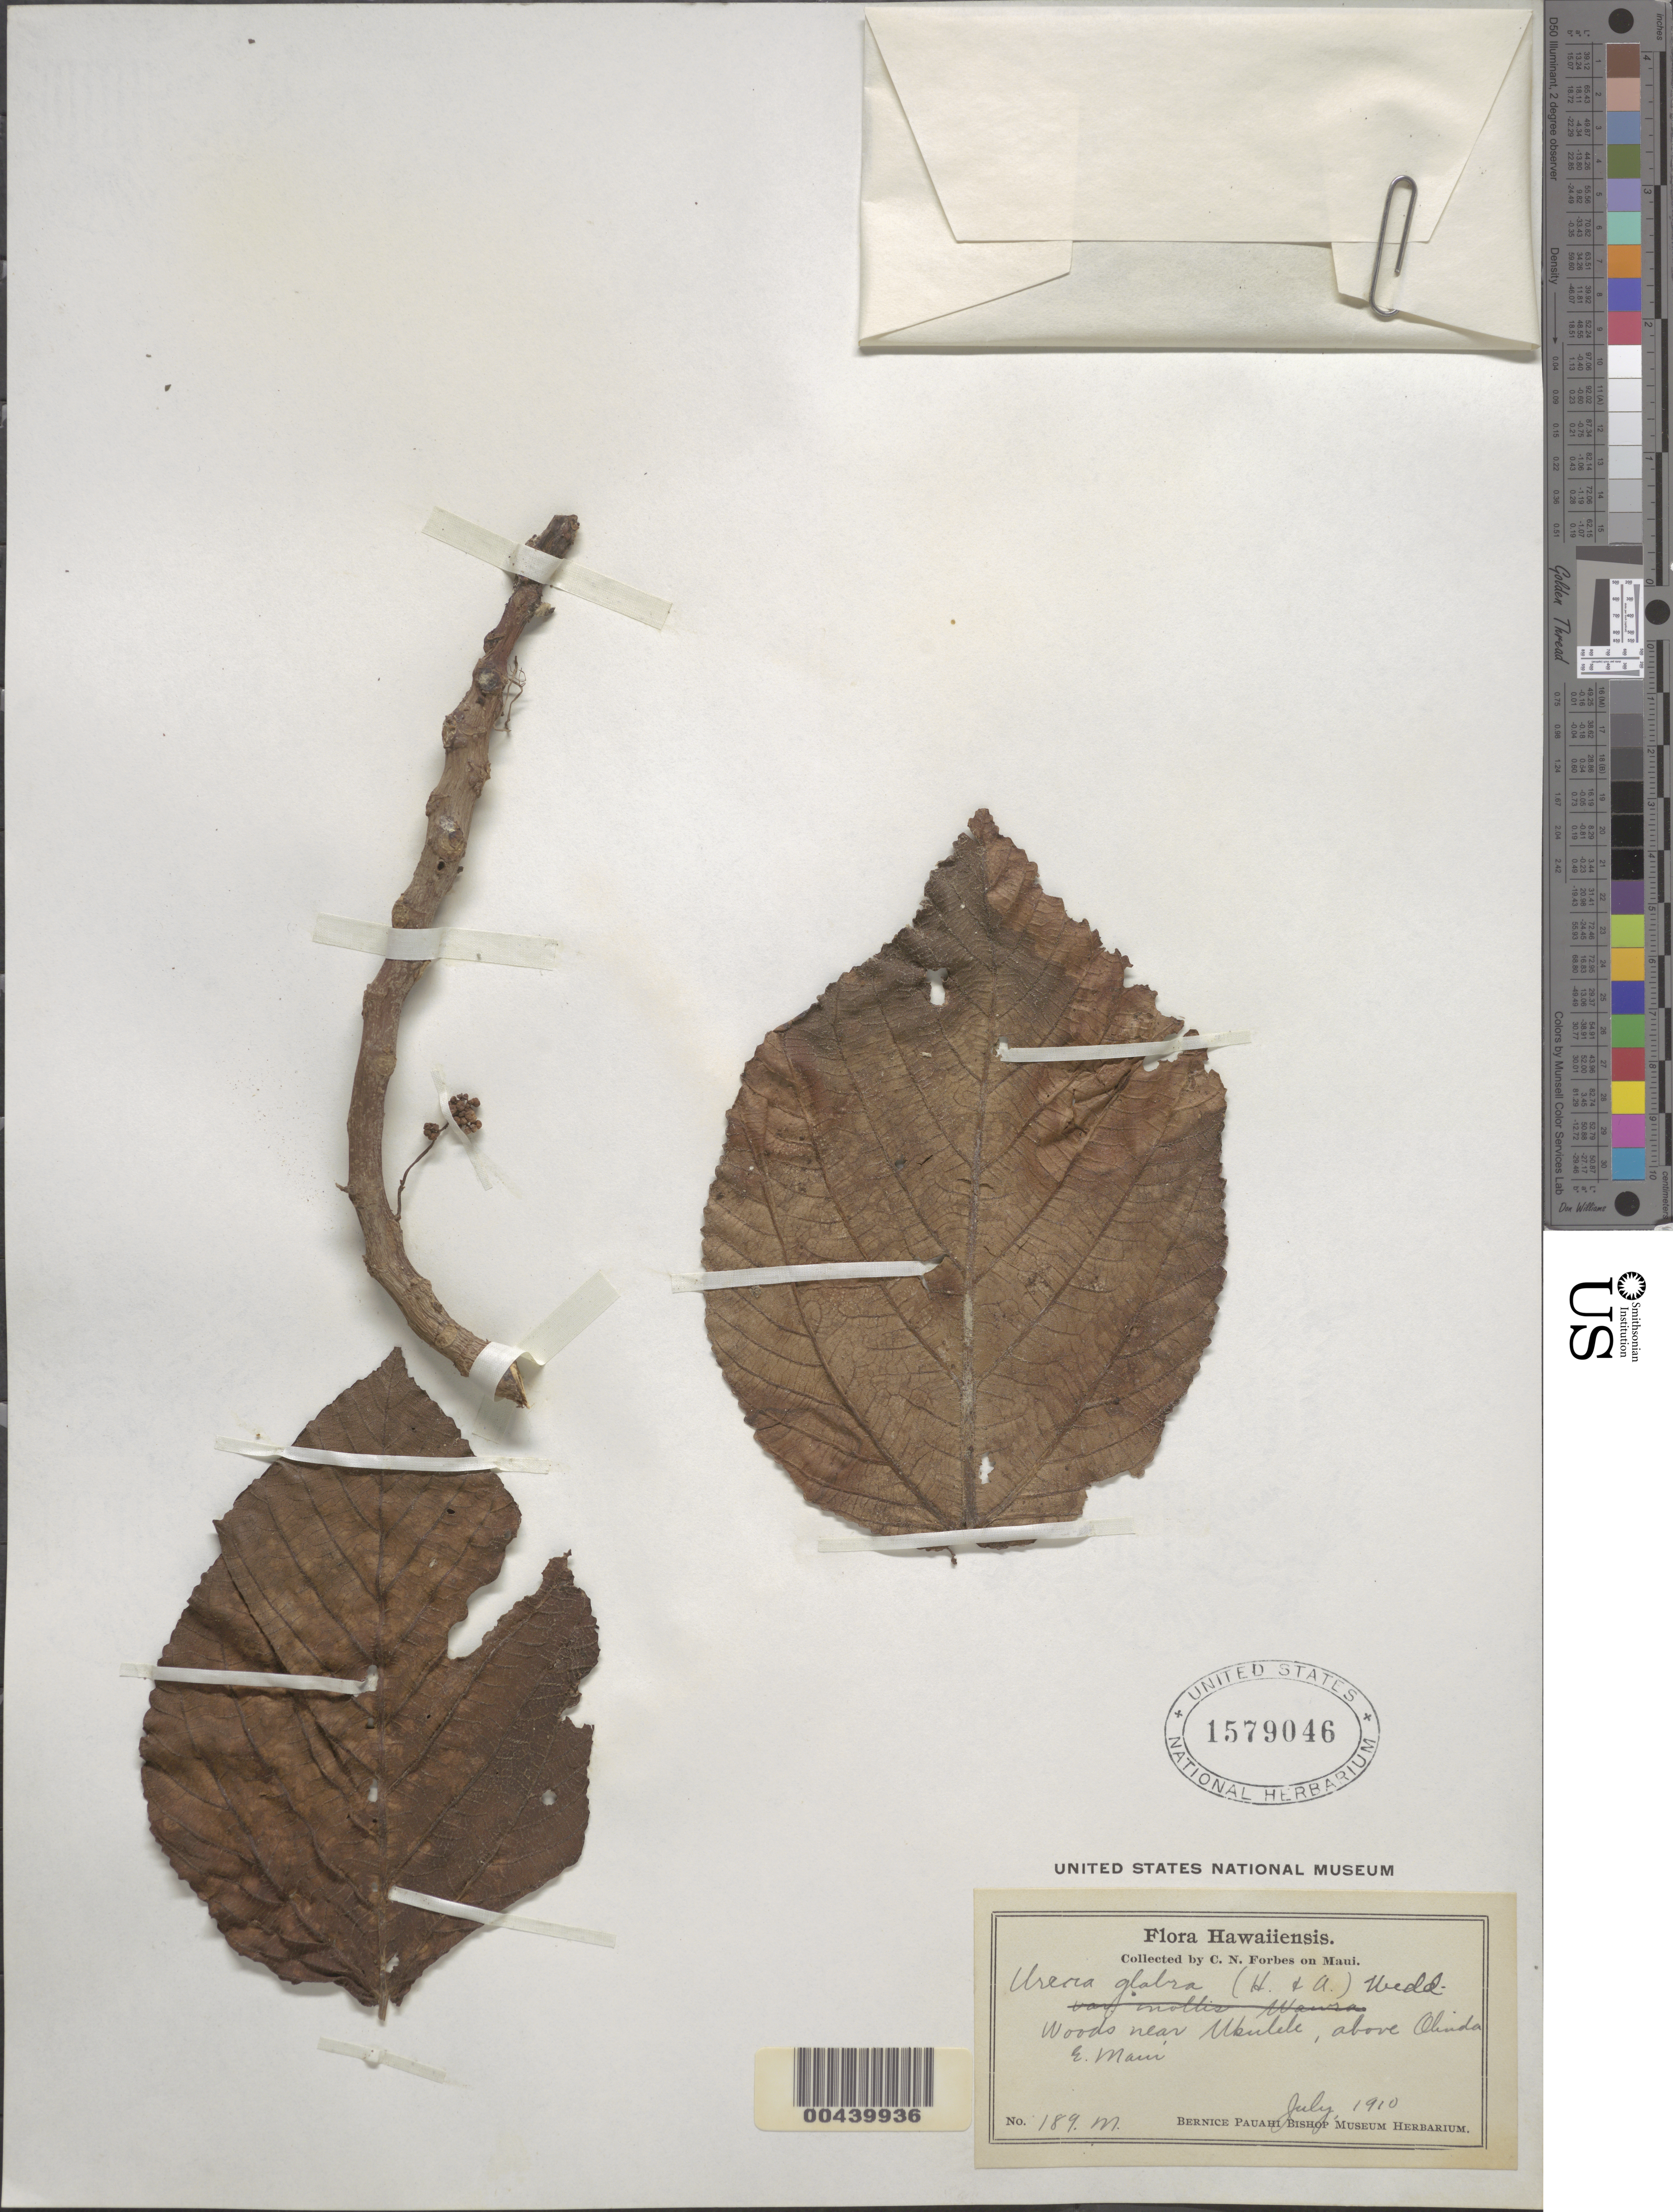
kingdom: Plantae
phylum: Tracheophyta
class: Magnoliopsida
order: Rosales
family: Urticaceae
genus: Touchardia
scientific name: Touchardia oahuensis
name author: T. Wells & A. K. Monro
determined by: Wagner, W. L., (BOT), Smithsonian Institution - National Museum of Natural History (UNITED STATES)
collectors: C. N. Forbes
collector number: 189.M.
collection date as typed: Jul 1910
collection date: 1910-07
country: United States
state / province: Hawaii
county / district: Maui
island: Maui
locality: Woods near Ukulele, above Olinda, E Maui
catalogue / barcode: US 1579046